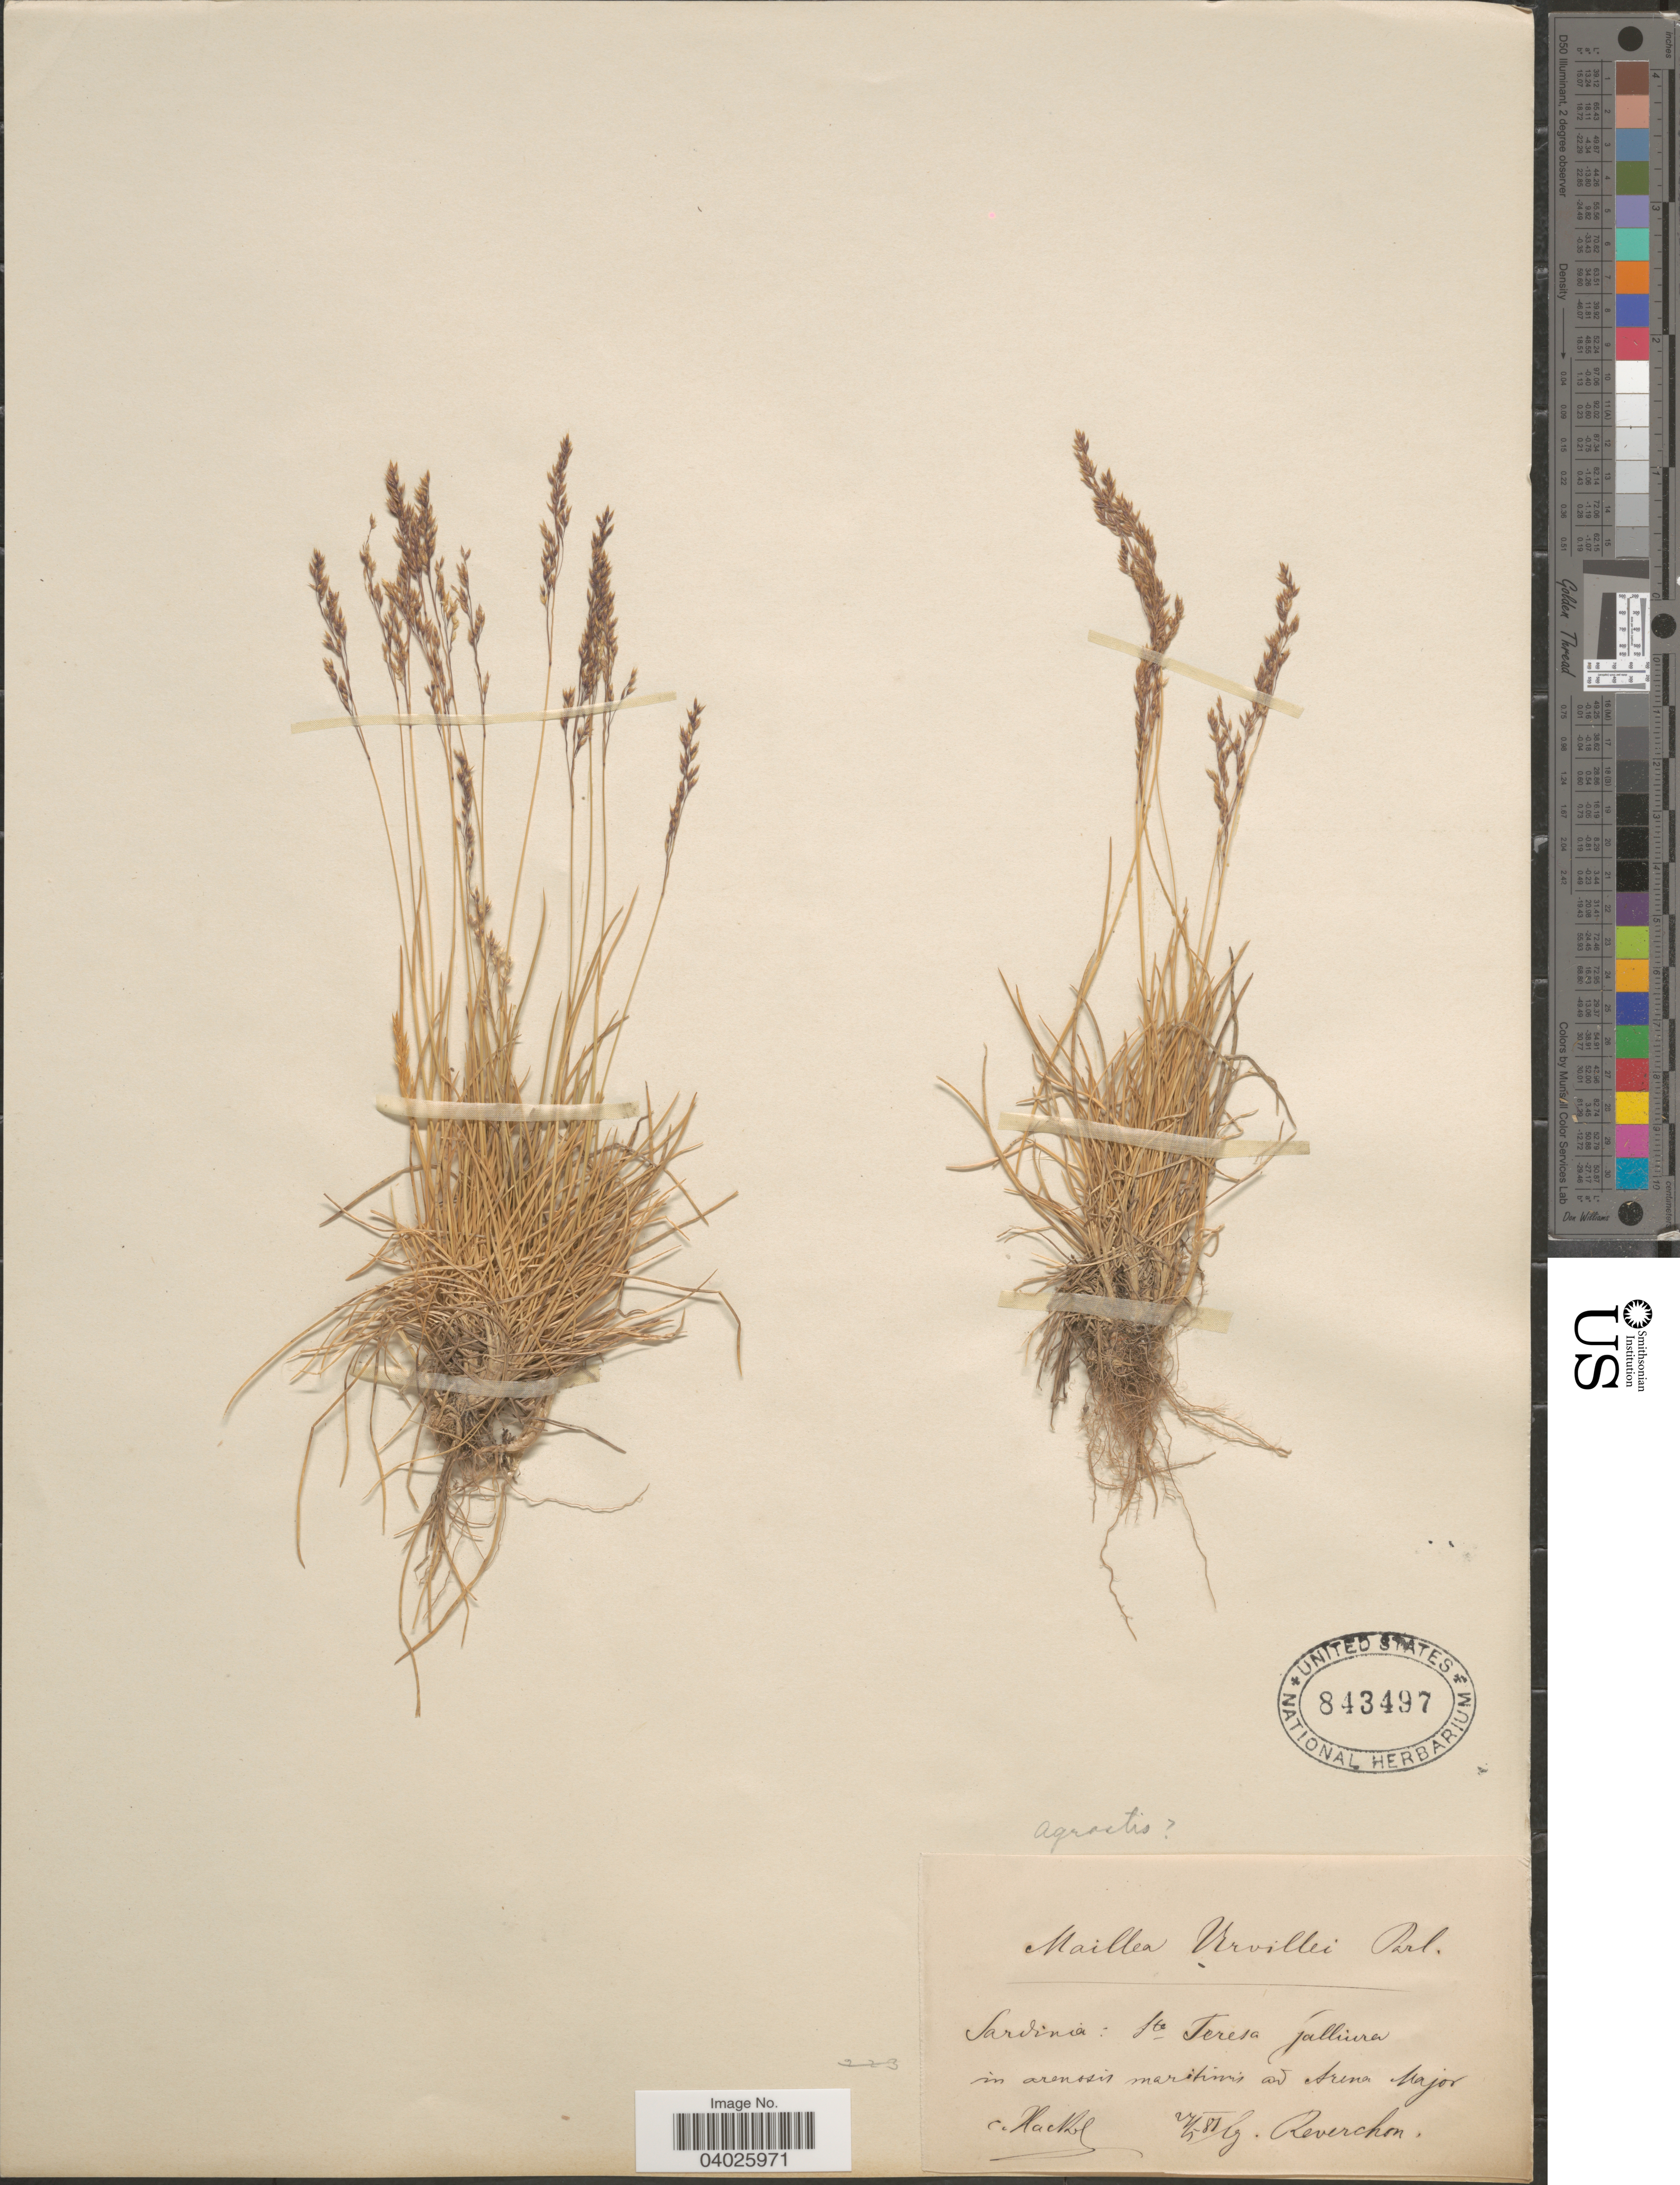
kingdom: Plantae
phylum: Tracheophyta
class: Liliopsida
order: Poales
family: Poaceae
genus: Agrostis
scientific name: Agrostis sp.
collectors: -. Reverchon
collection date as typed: Transcribed d/m/y: 27/5/81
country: Italy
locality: Sardinia: Ste Teresa Galliura. In arenosis maritimes ad Arena Major.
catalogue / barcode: US 843497